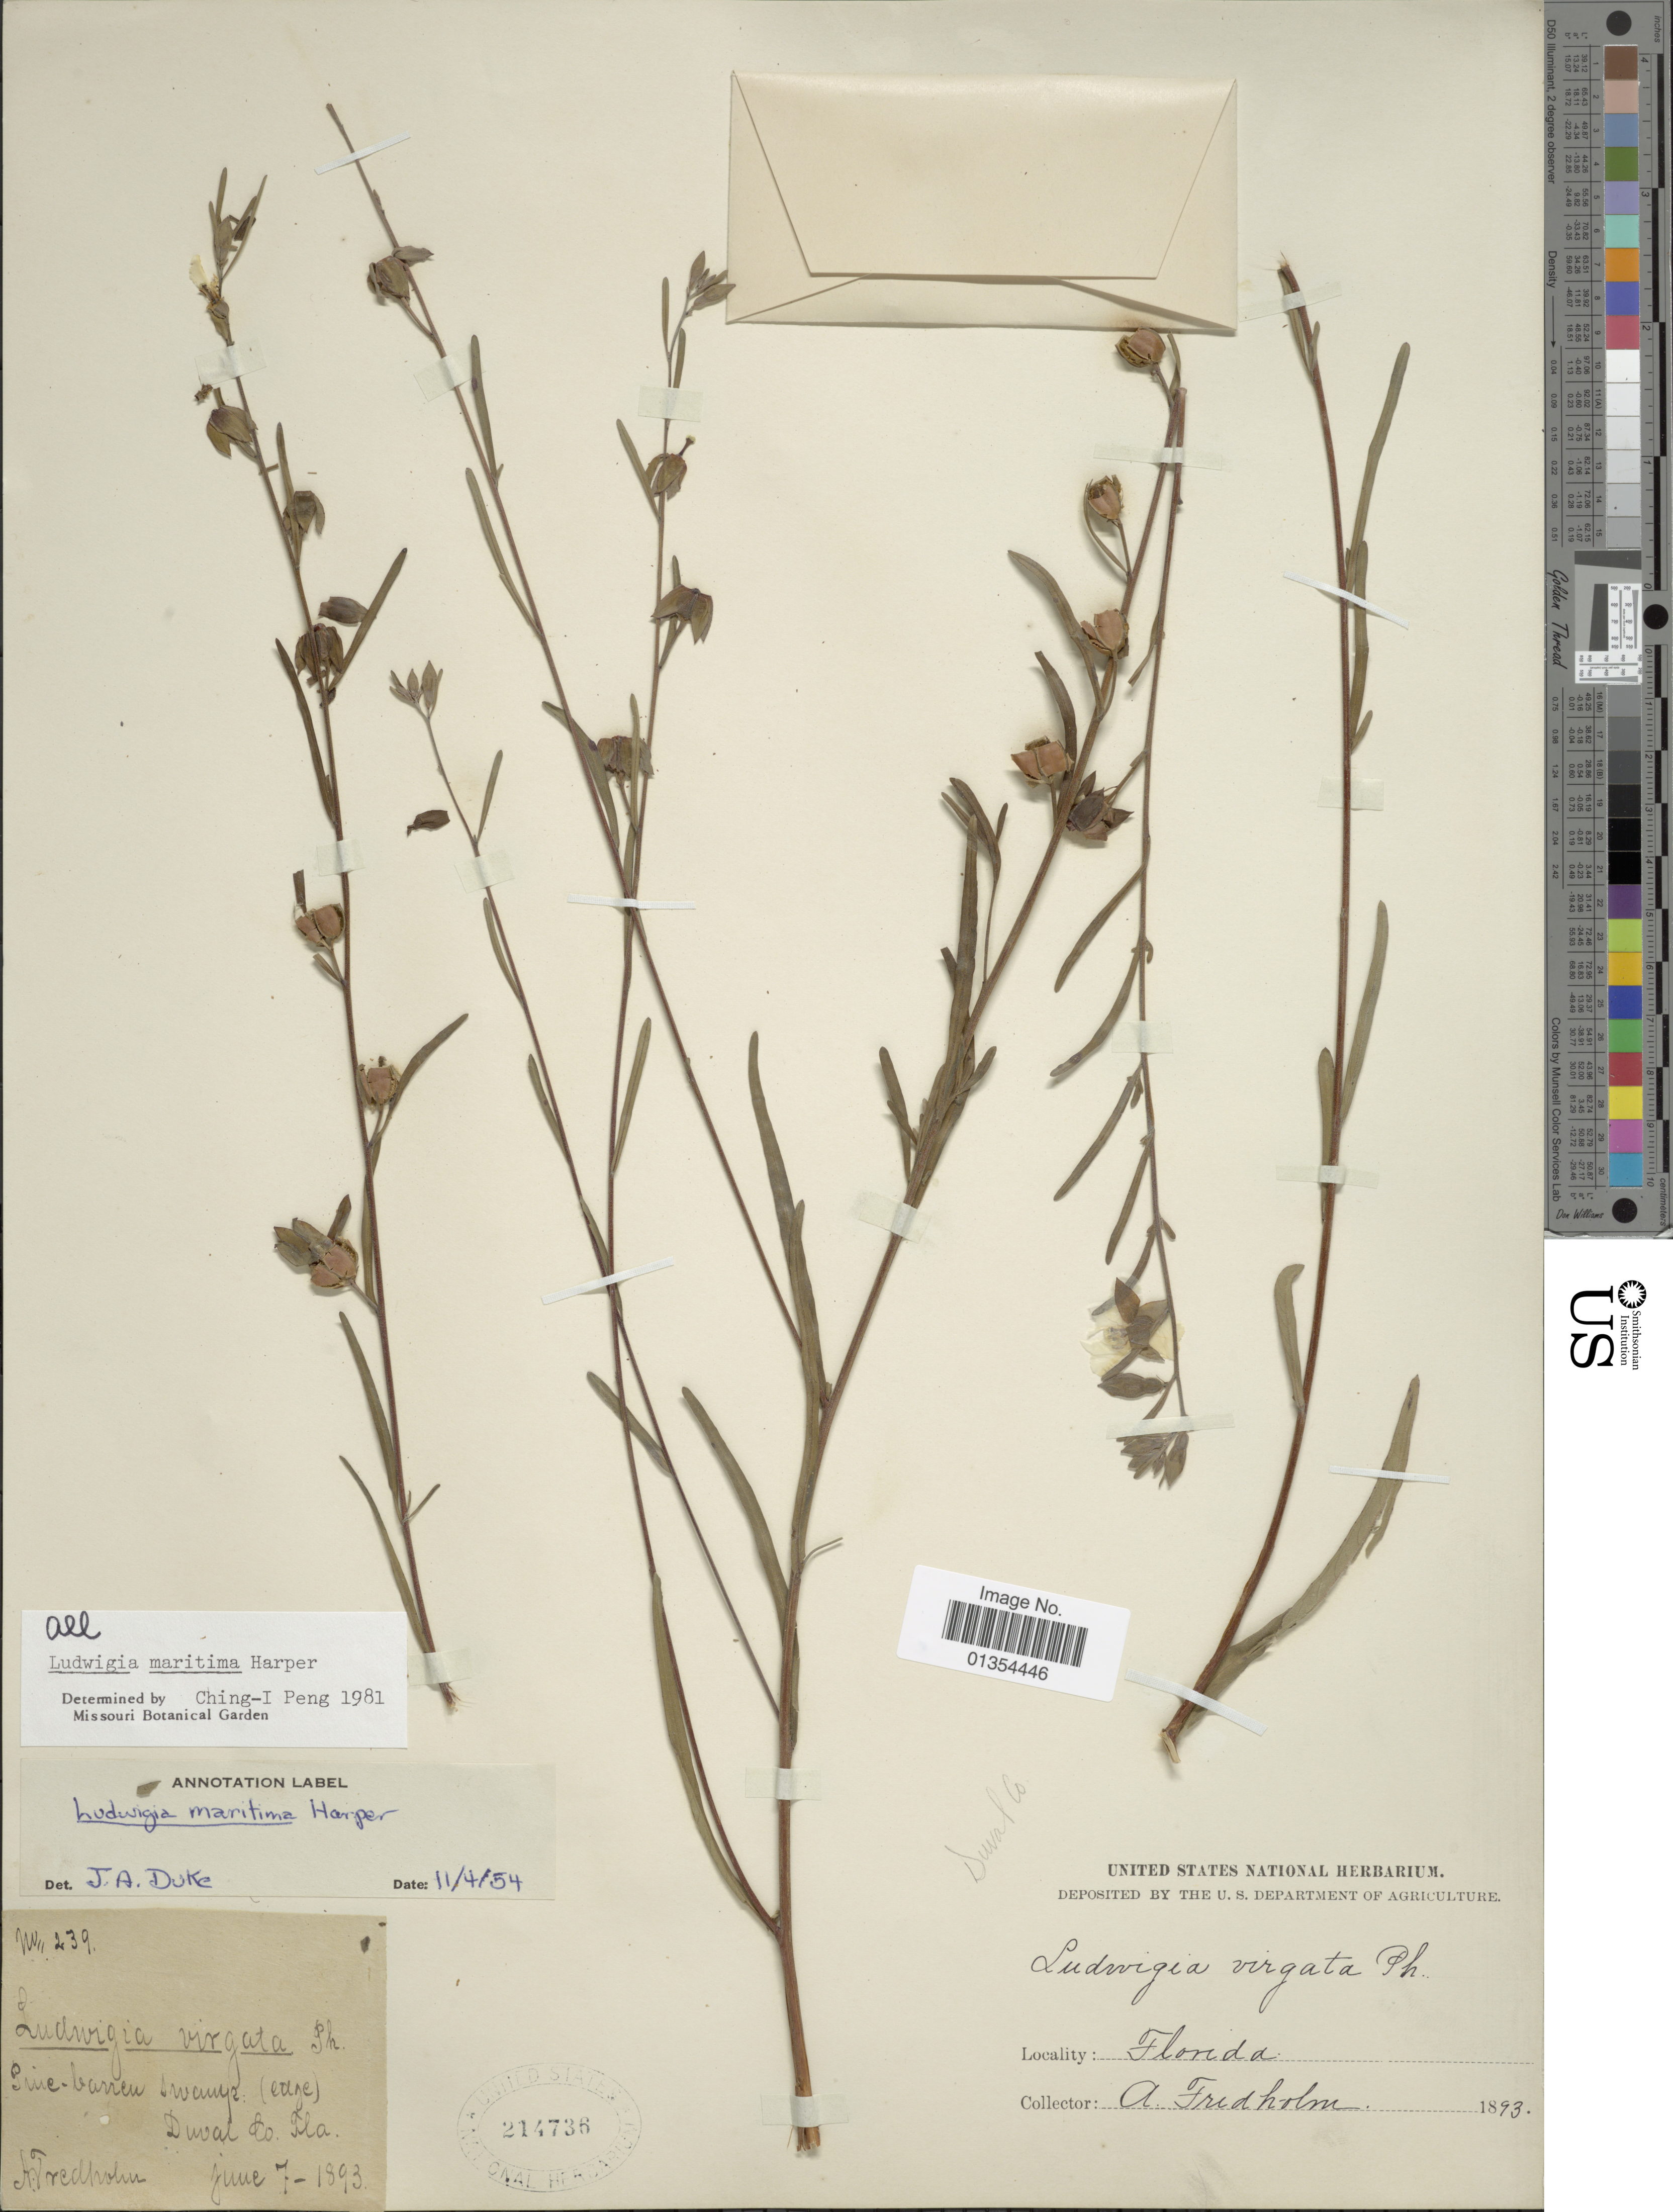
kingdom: Plantae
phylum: Tracheophyta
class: Magnoliopsida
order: Myrtales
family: Onagraceae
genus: Ludwigia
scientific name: Ludwigia maritima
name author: R.M. Harper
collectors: A. Fredholm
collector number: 239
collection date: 1893-06-07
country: United States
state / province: Florida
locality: Duval Co.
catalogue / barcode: US 214736